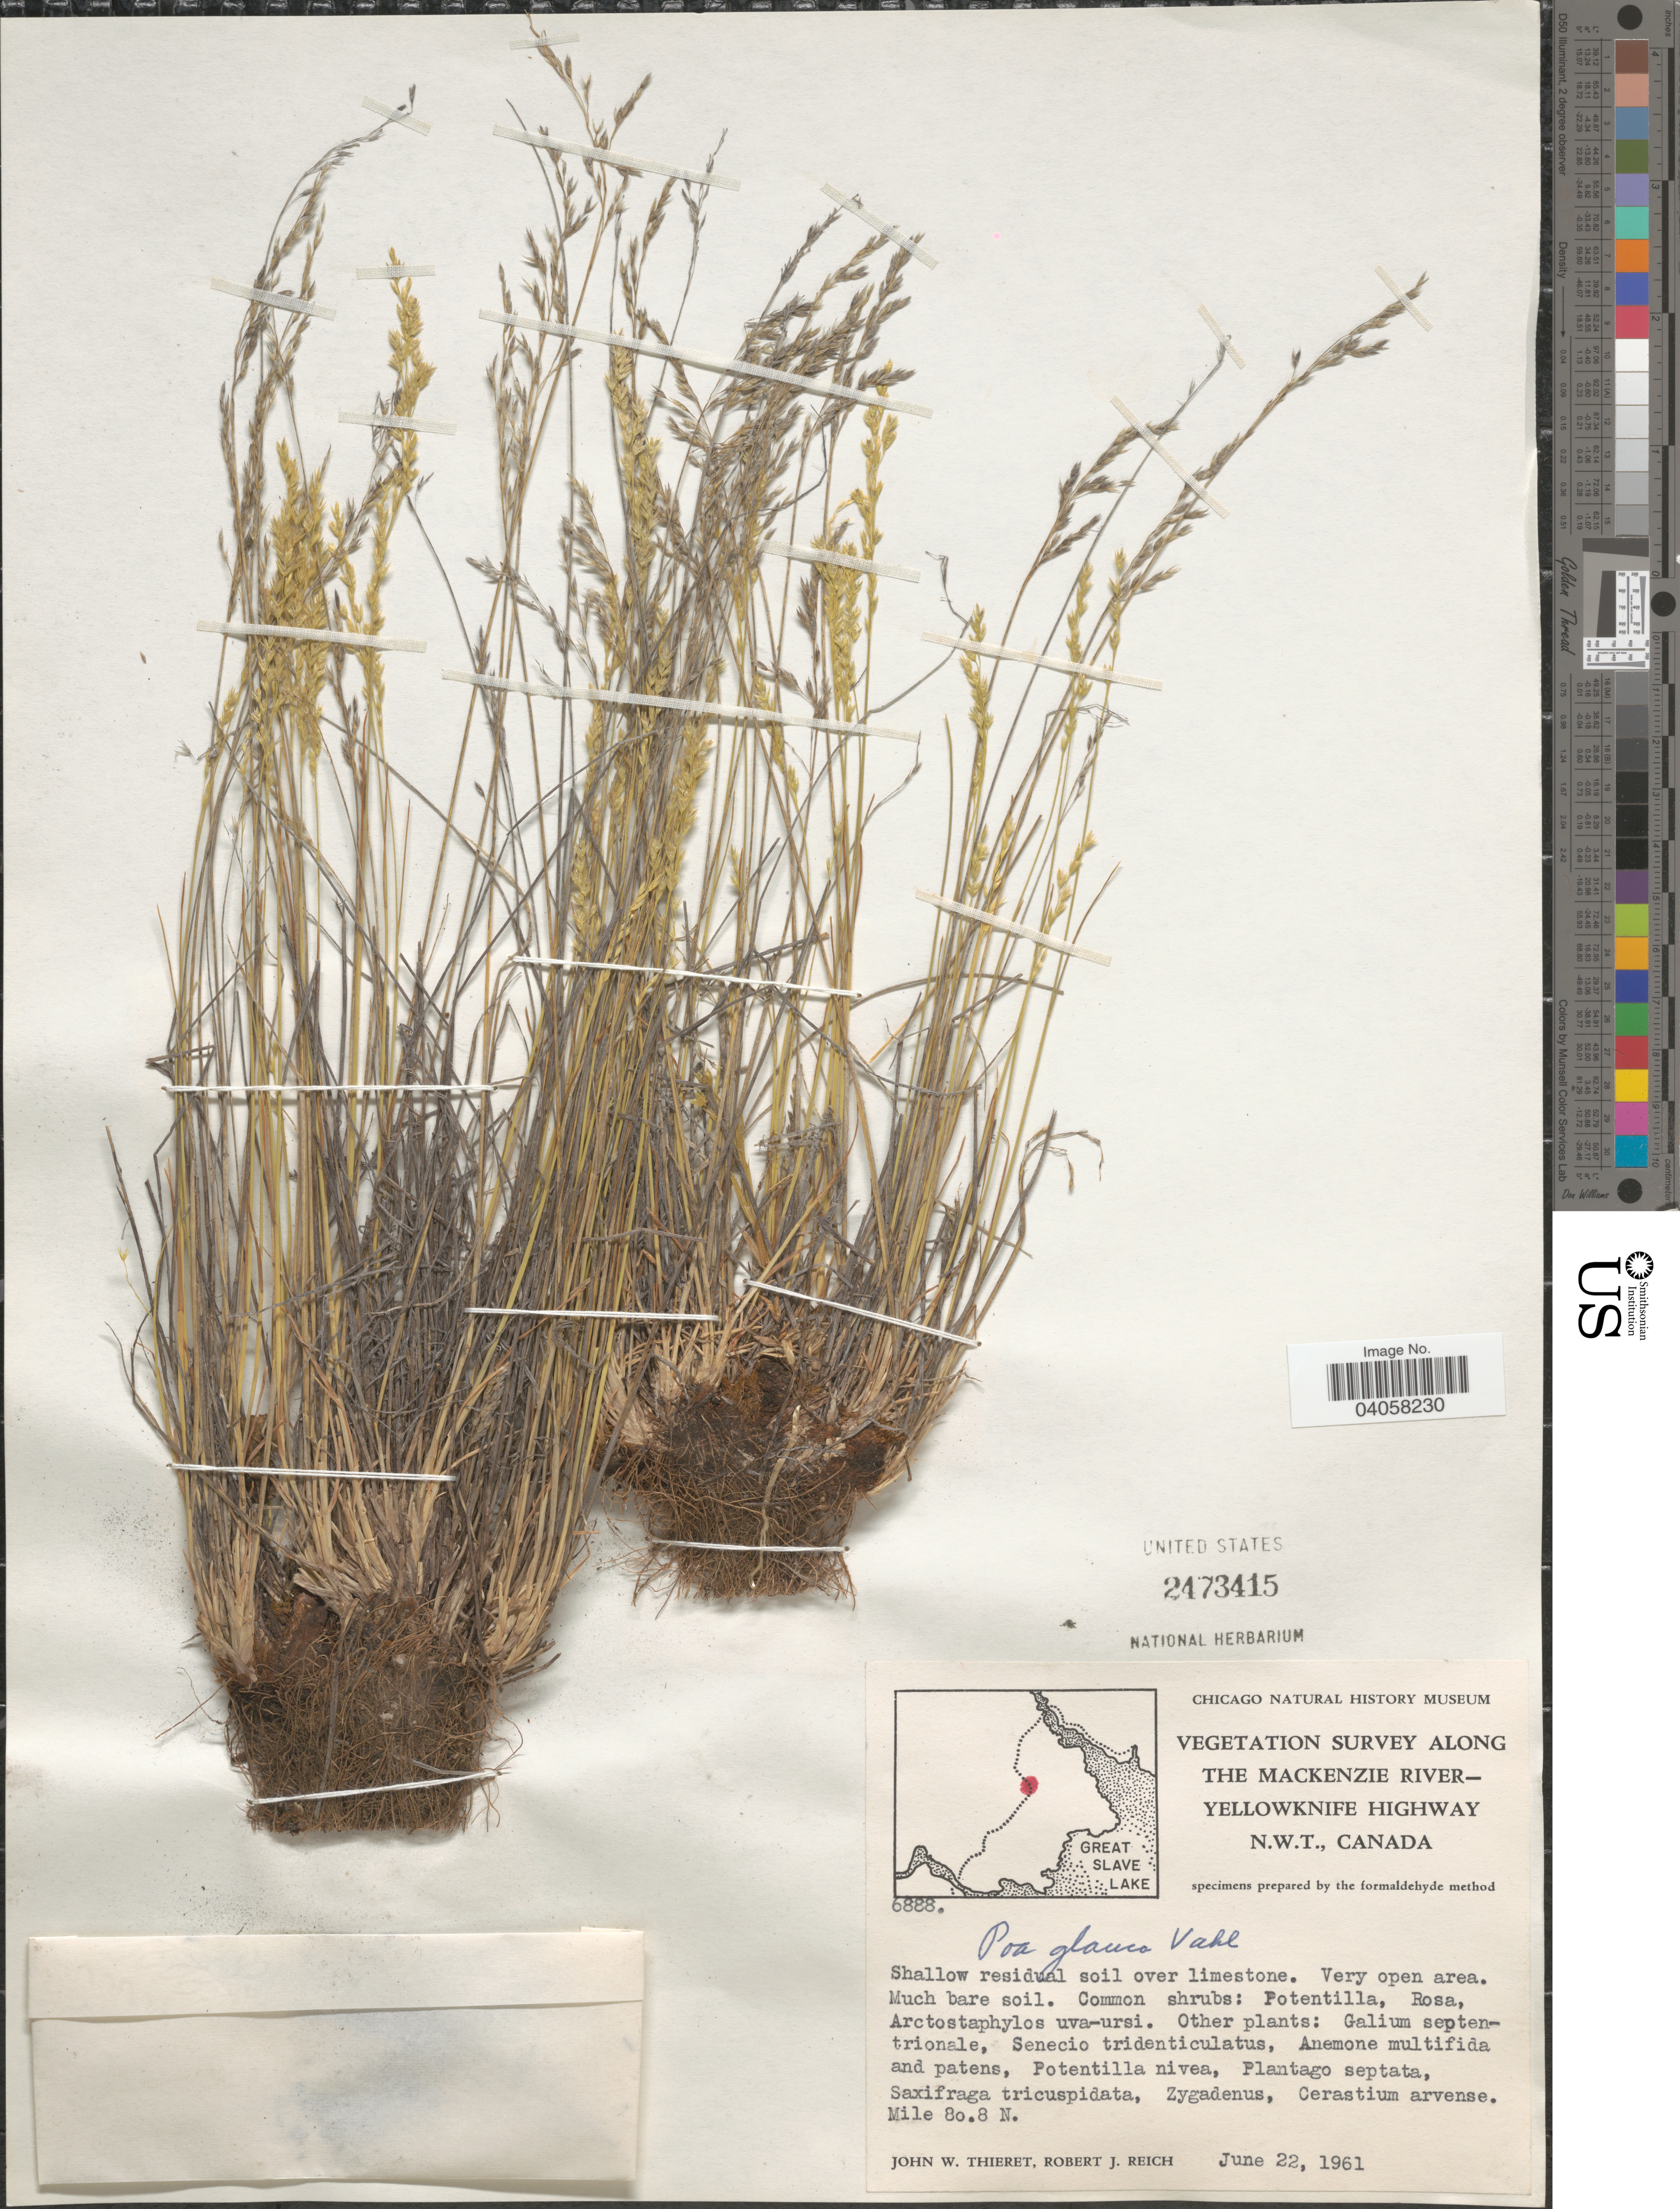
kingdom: Plantae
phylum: Tracheophyta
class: Liliopsida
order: Poales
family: Poaceae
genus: Poa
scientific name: Poa glauca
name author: Vahl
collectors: J. W. Thieret & R. Reich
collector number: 6888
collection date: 1961-06-22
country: Canada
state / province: Northwest Territories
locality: Along the Mackenzie River - Yellowknife Highway. Mile 80.8 N.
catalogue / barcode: US 2473415